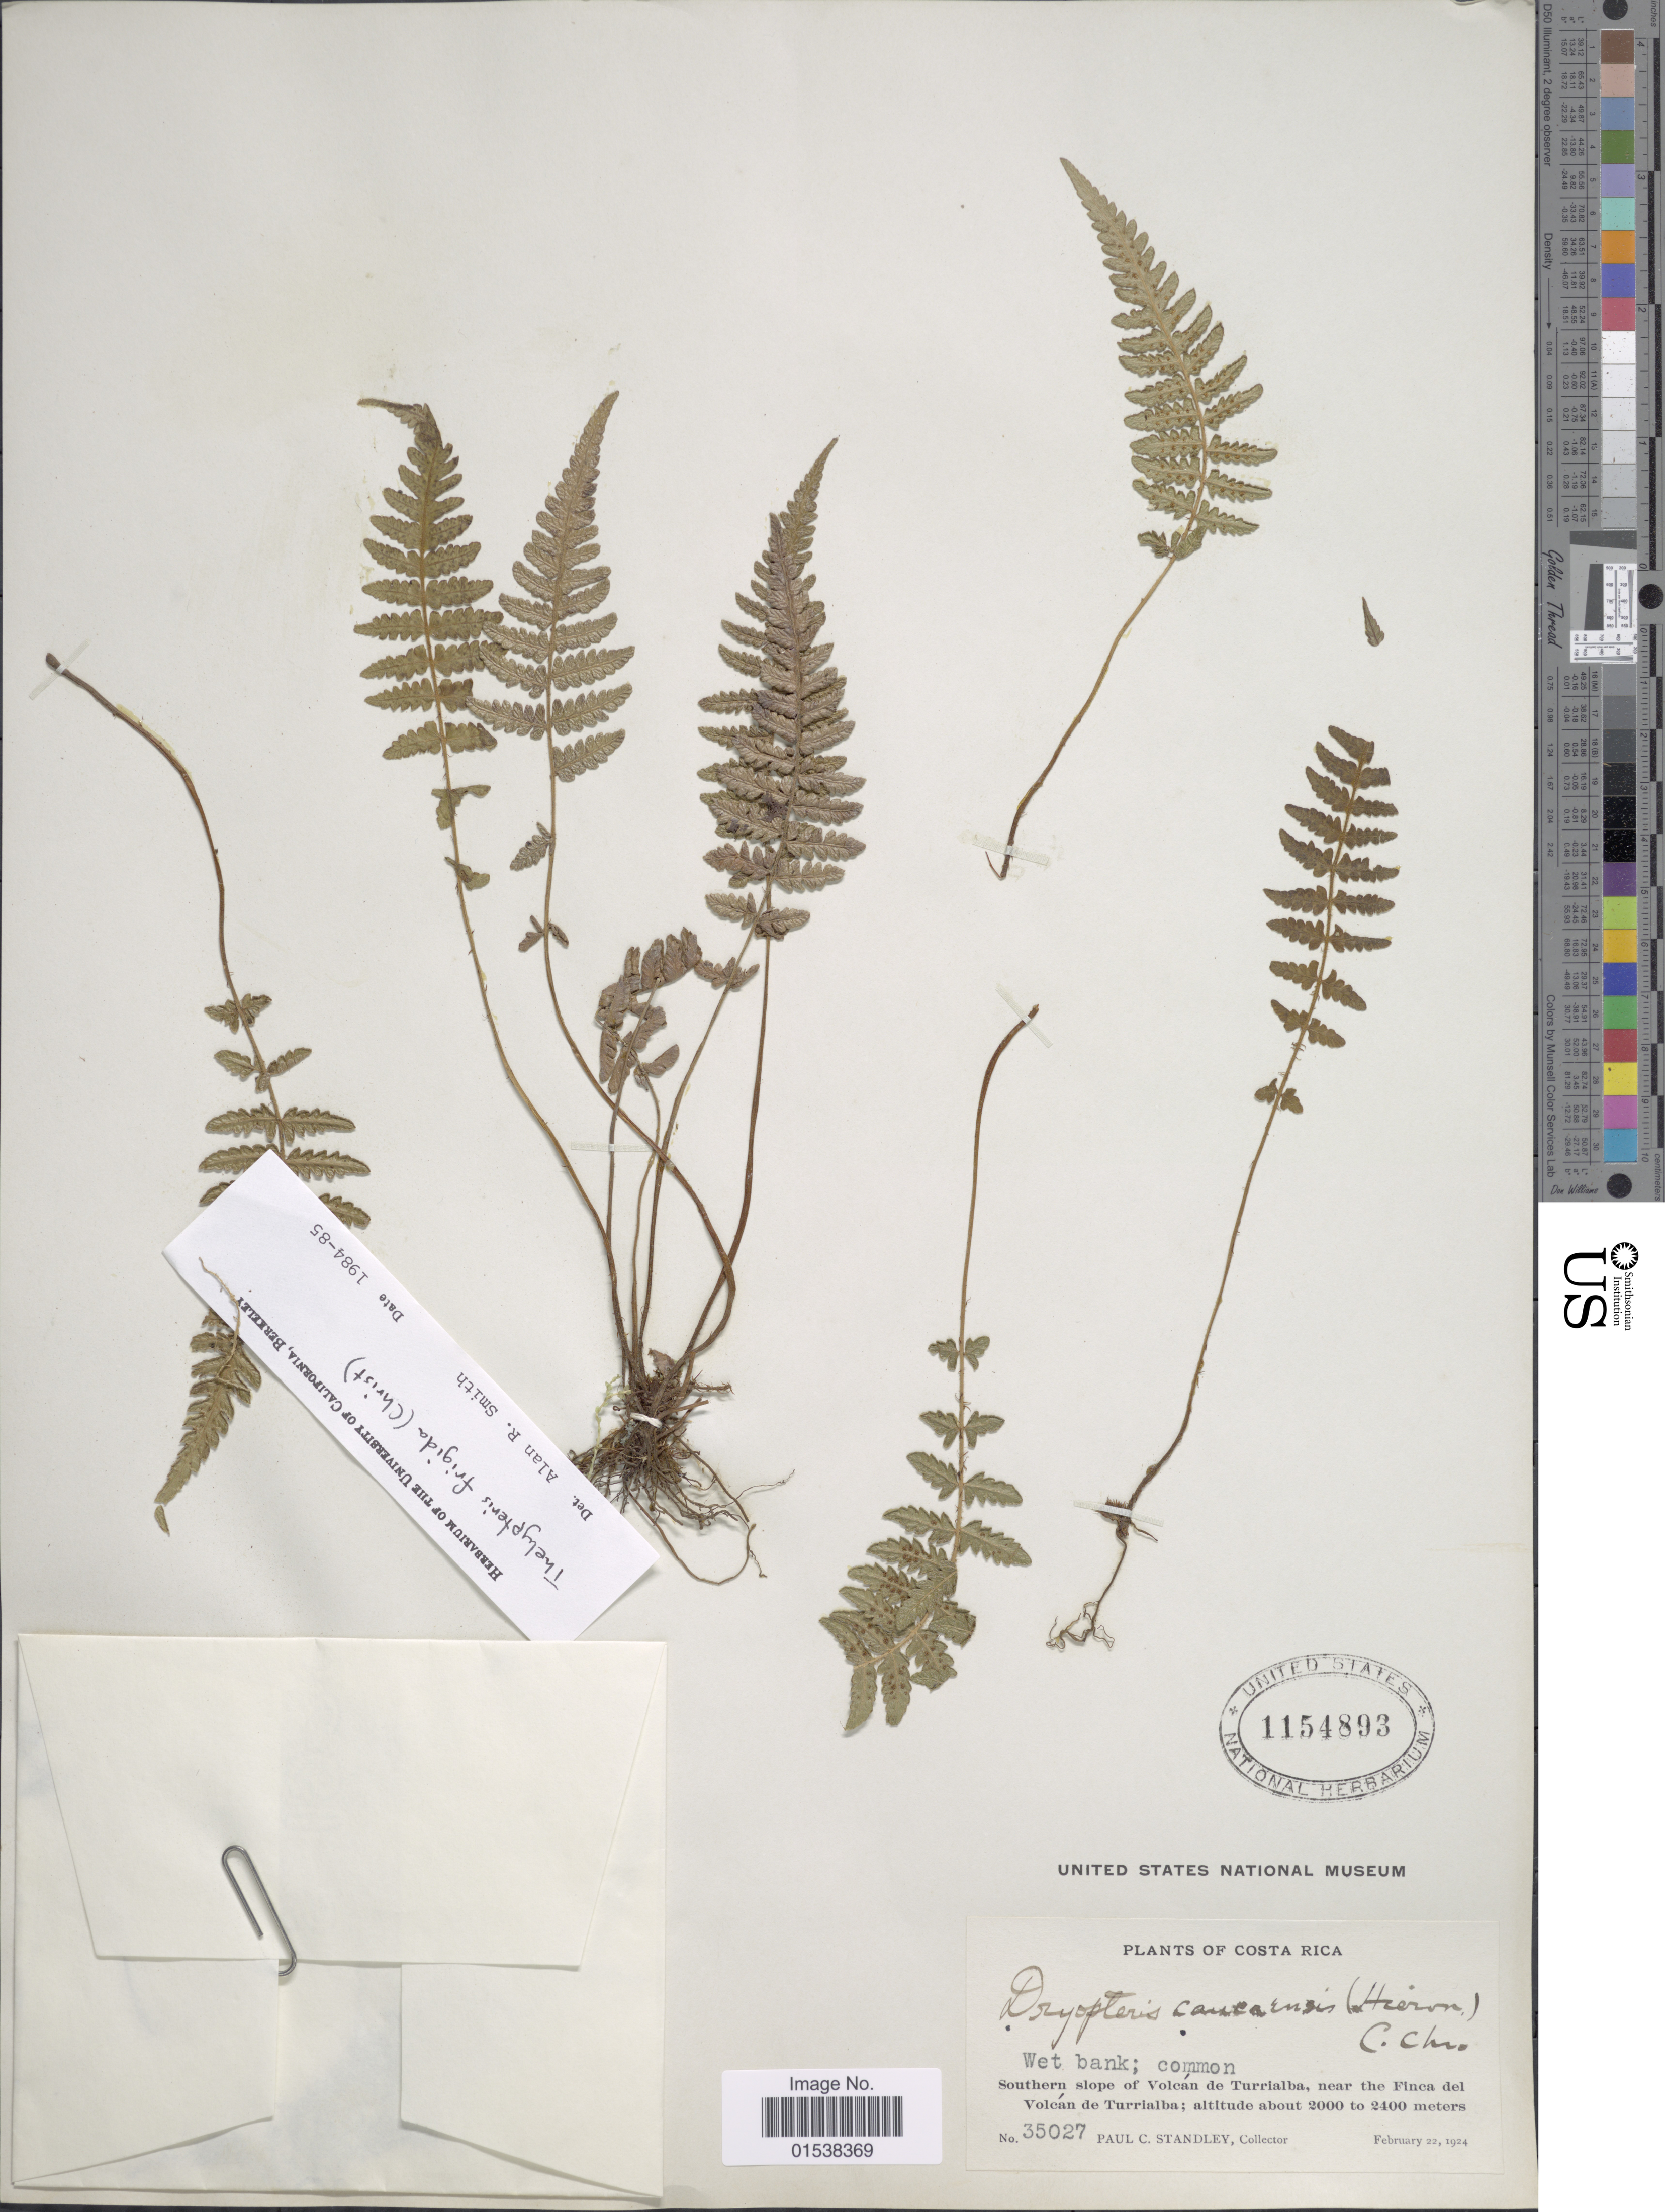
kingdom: Plantae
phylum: Tracheophyta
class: Polypodiopsida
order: Polypodiales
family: Thelypteridaceae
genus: Amauropelta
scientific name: Amauropelta frigida (Christ) comb. nov., ined. 2015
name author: (Christ)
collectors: P. C. Standley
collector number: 35027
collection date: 1924-02-22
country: Costa Rica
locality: Southern slope of Volcan de turrialba, near the Finca del Volcan de Turrialba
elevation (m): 2000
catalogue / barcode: US 1154893